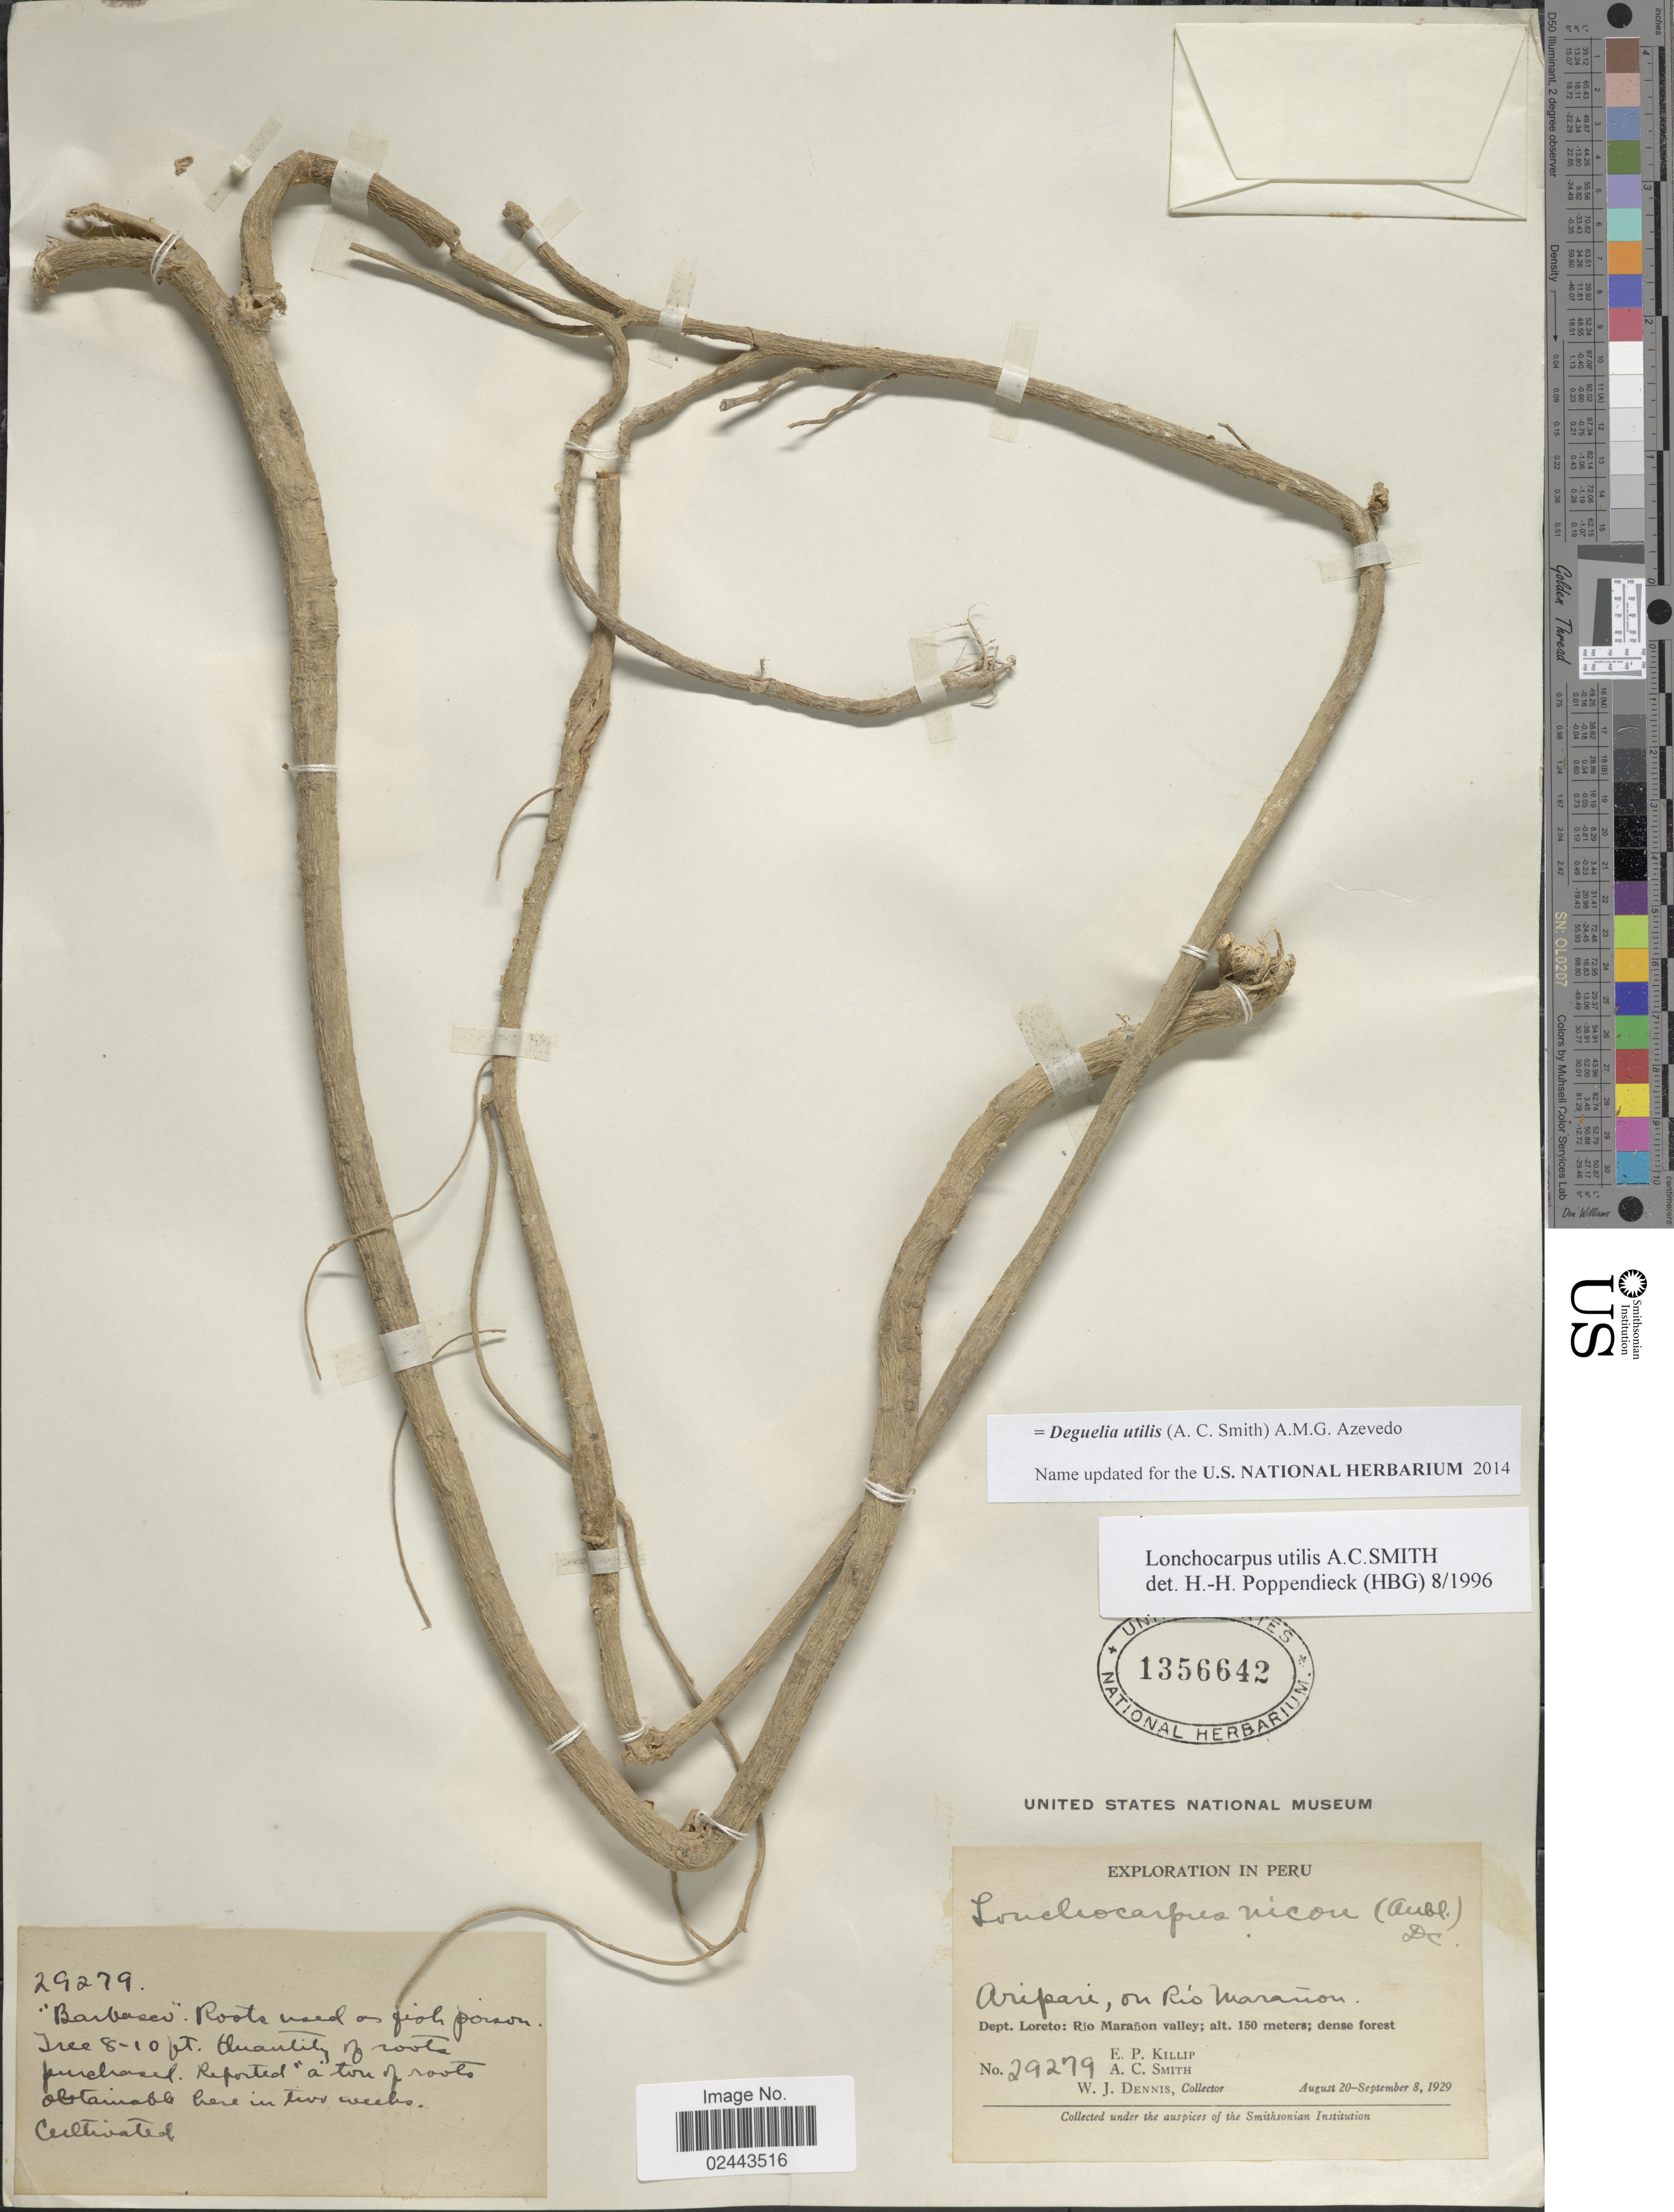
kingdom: Plantae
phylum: Tracheophyta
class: Magnoliopsida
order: Fabales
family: Fabaceae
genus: Deguelia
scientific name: Deguelia utilis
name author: (A.C. Sm.) A.M.G. Azevedo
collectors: E. P. Killip, A. C. Smith & W. J. Dennis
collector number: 29279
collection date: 1929-08-20/1929-09-08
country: Peru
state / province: Loreto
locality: Aripari, on Rio Maranon, Rio Maranon valley; dense forest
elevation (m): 150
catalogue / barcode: US 1356642